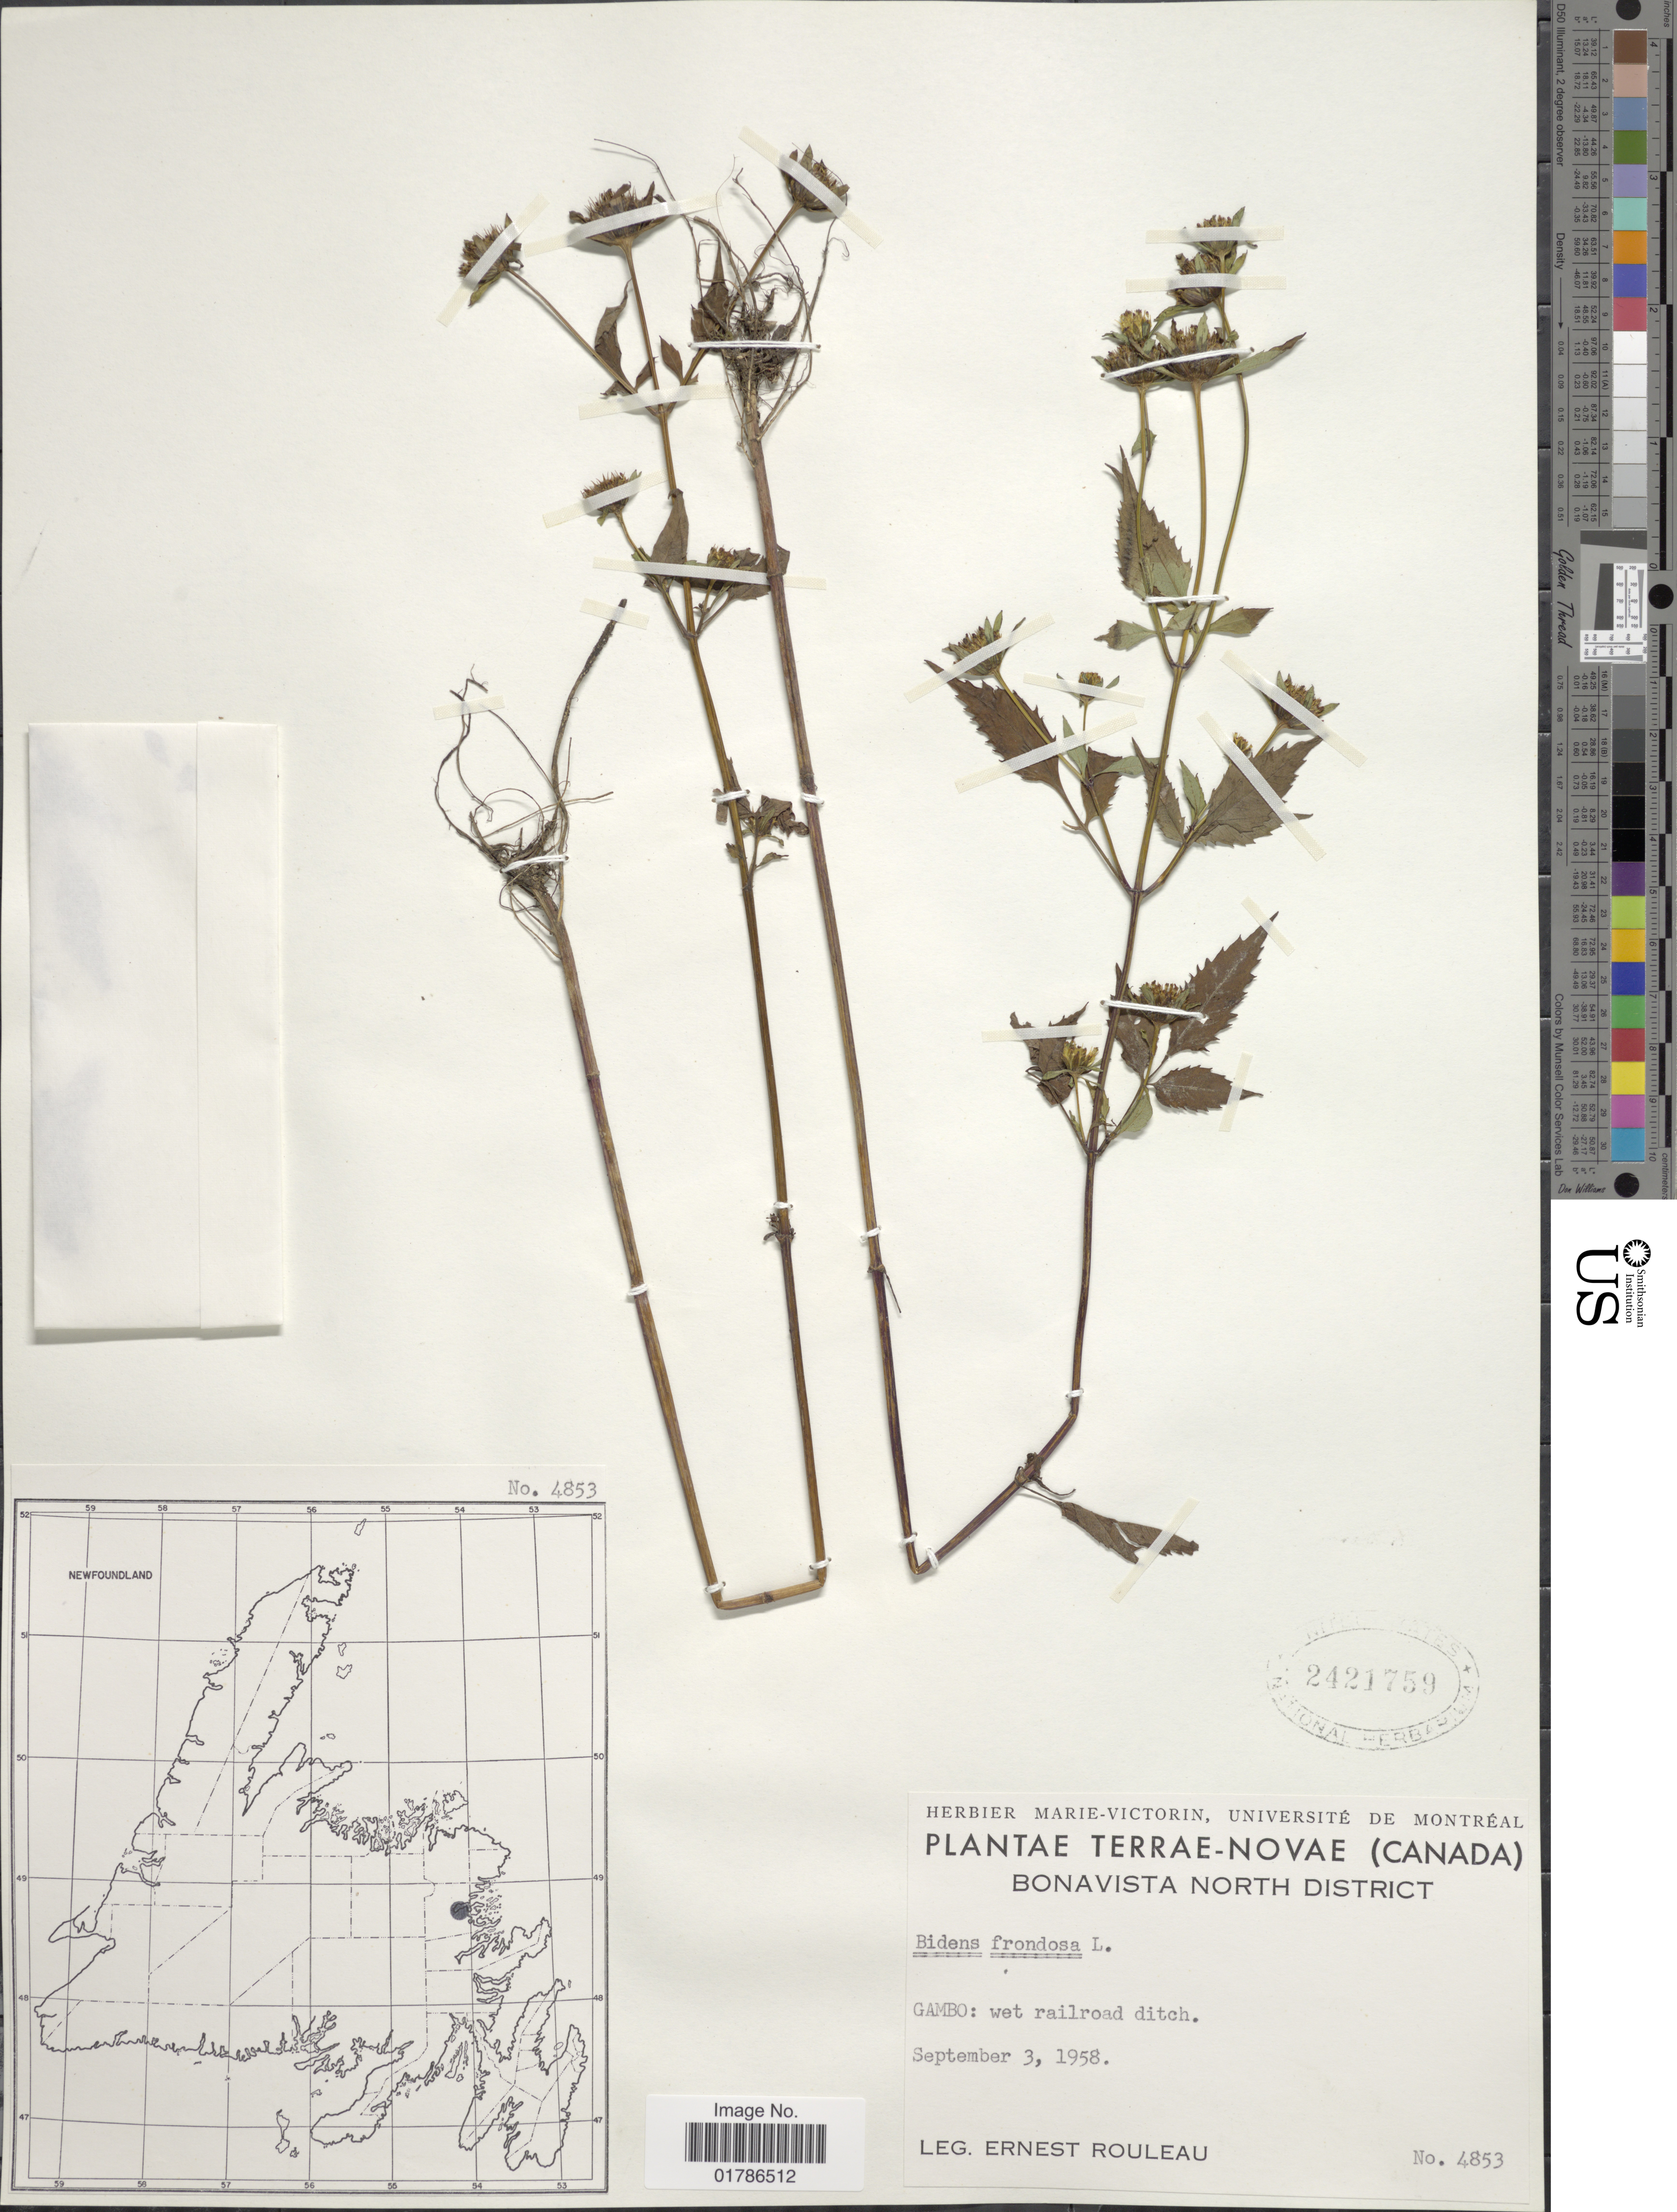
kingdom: Plantae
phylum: Tracheophyta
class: Magnoliopsida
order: Asterales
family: Asteraceae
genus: Bidens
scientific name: Bidens frondosa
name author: L.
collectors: E. Rouleau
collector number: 4853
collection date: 1958-09-03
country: Canada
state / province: Newfoundland and Labrador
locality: Terrae-Novae, Bonavista North District, Gambo: wet railroad ditch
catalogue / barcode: US 2421759